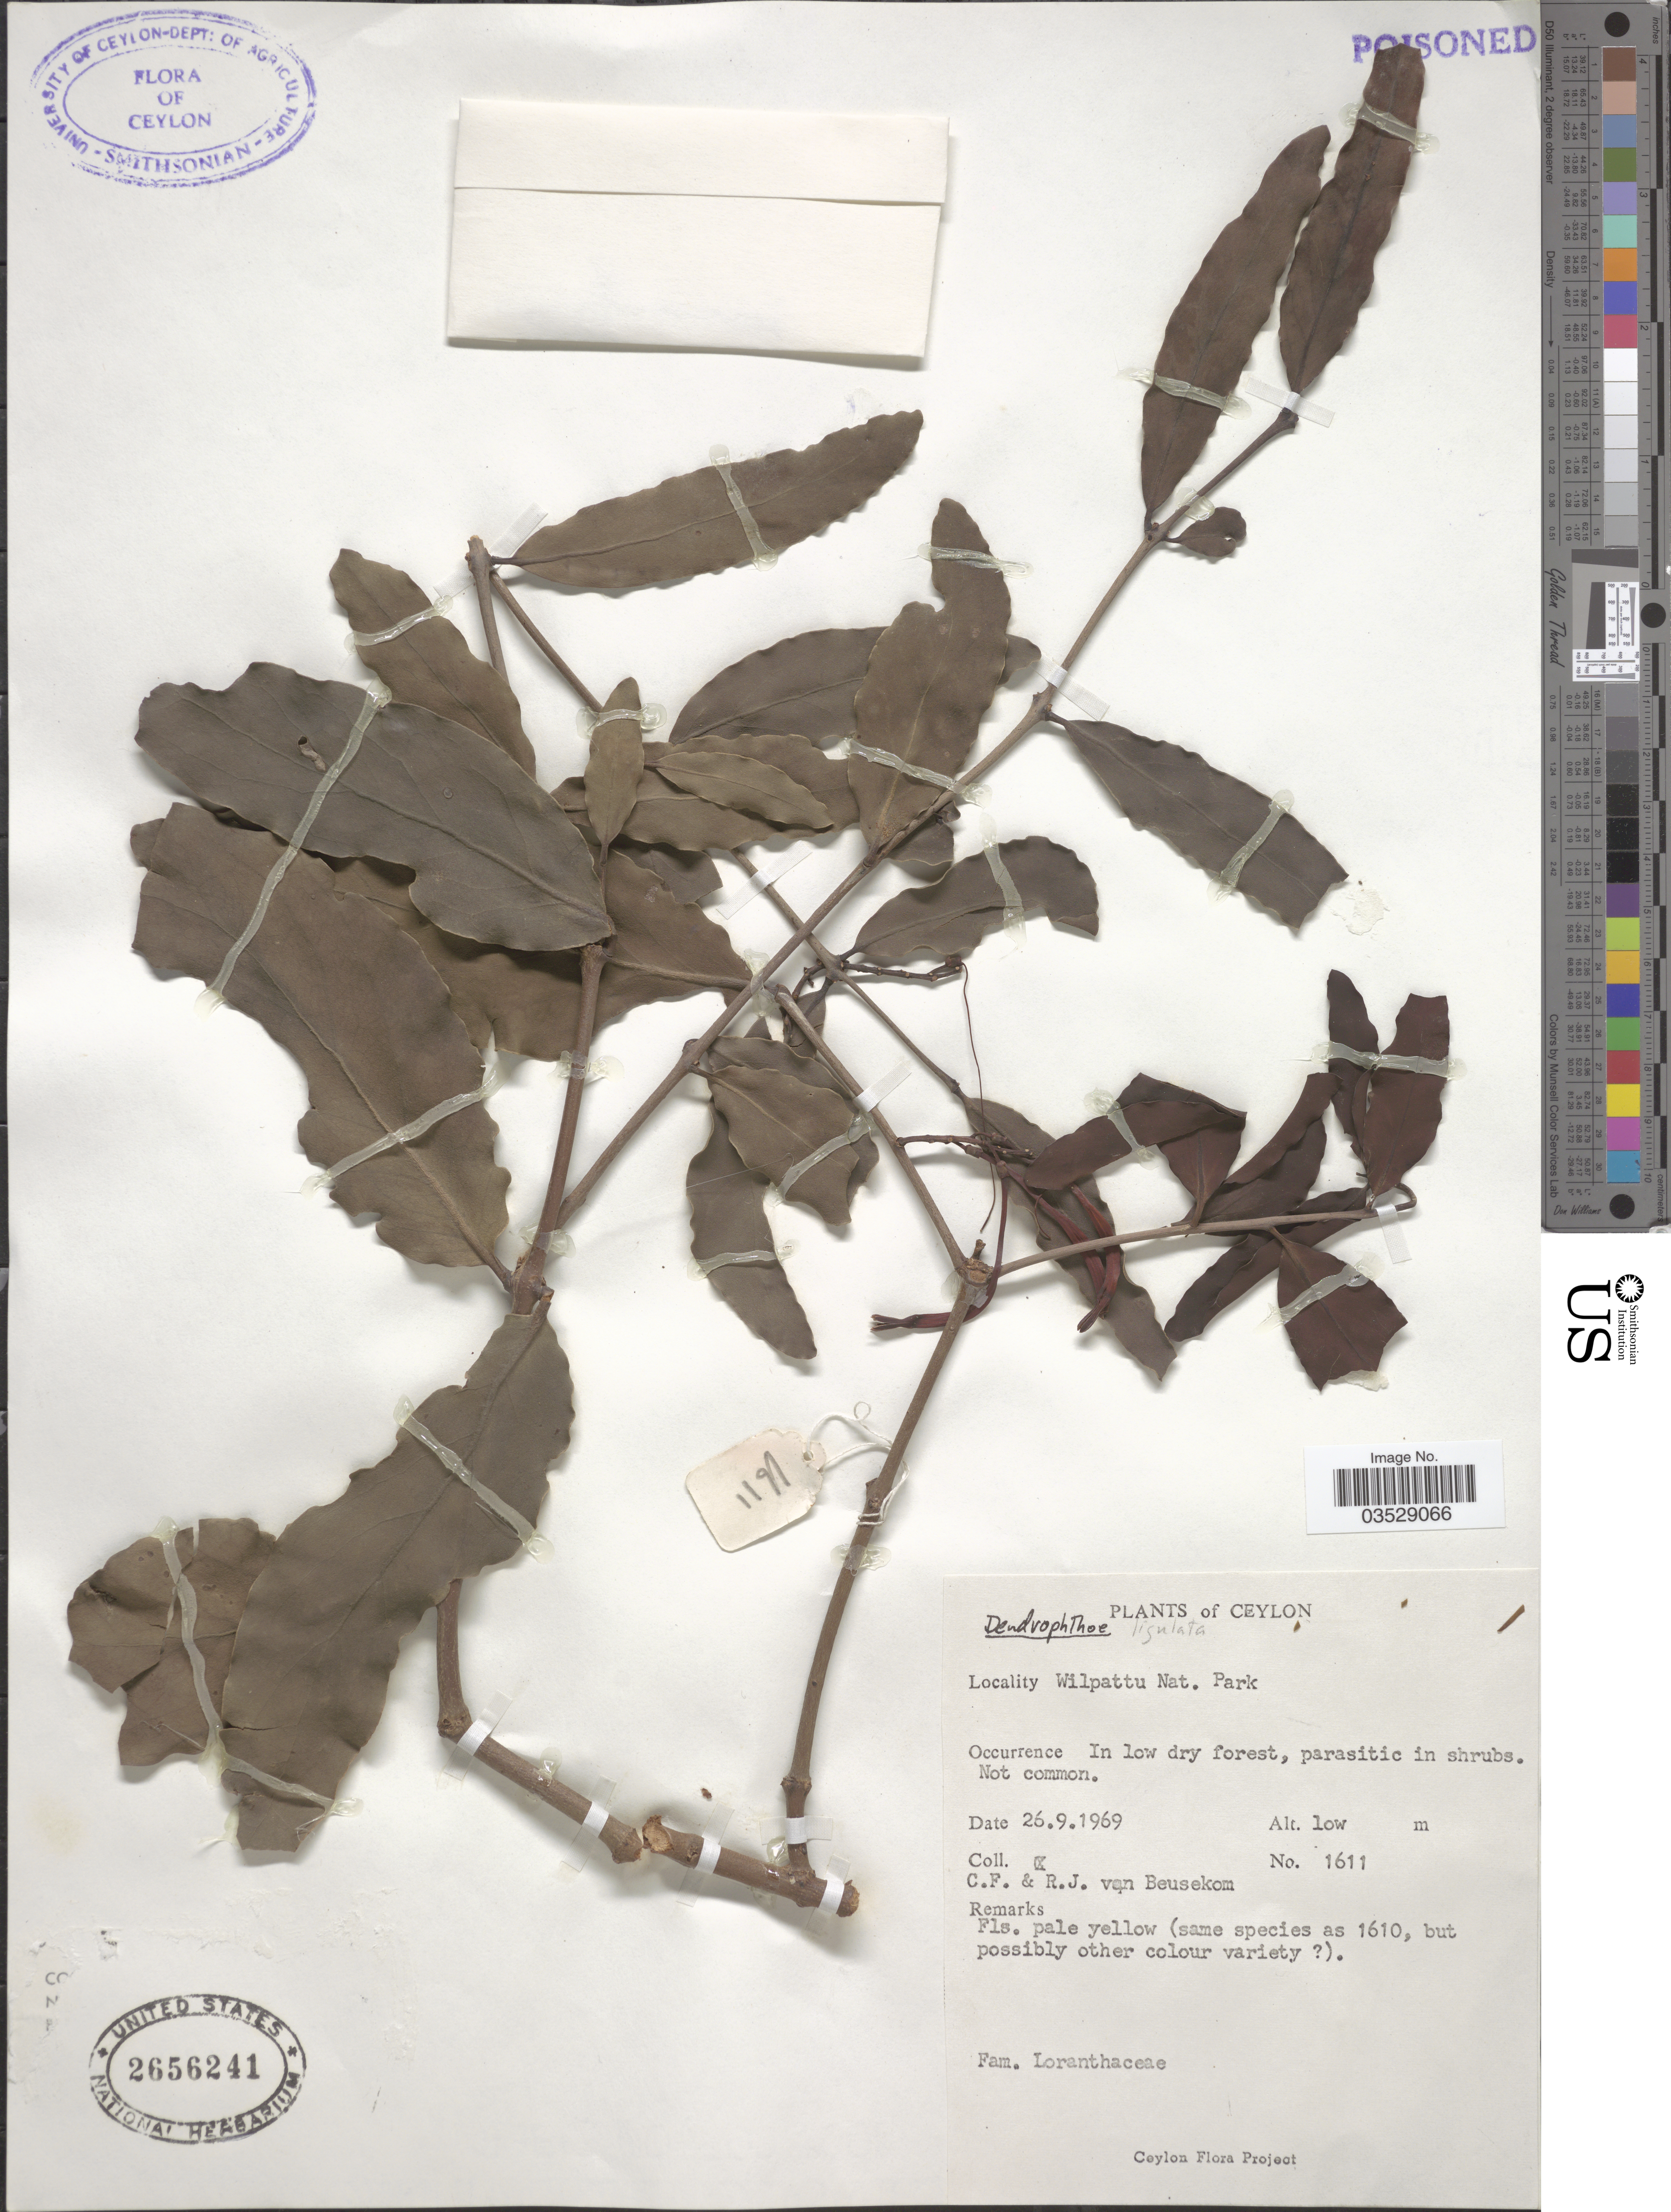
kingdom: Plantae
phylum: Tracheophyta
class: Magnoliopsida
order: Santalales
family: Loranthaceae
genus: Dendrophthoe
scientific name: Dendrophthoe ligulata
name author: (Thwaites) Tiegh.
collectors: C. F. Beusekom & R. Van Beusekom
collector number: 1611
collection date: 1969-09-26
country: Sri Lanka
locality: Ceylon. Wilpattu Nat. Park.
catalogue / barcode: US 2656241